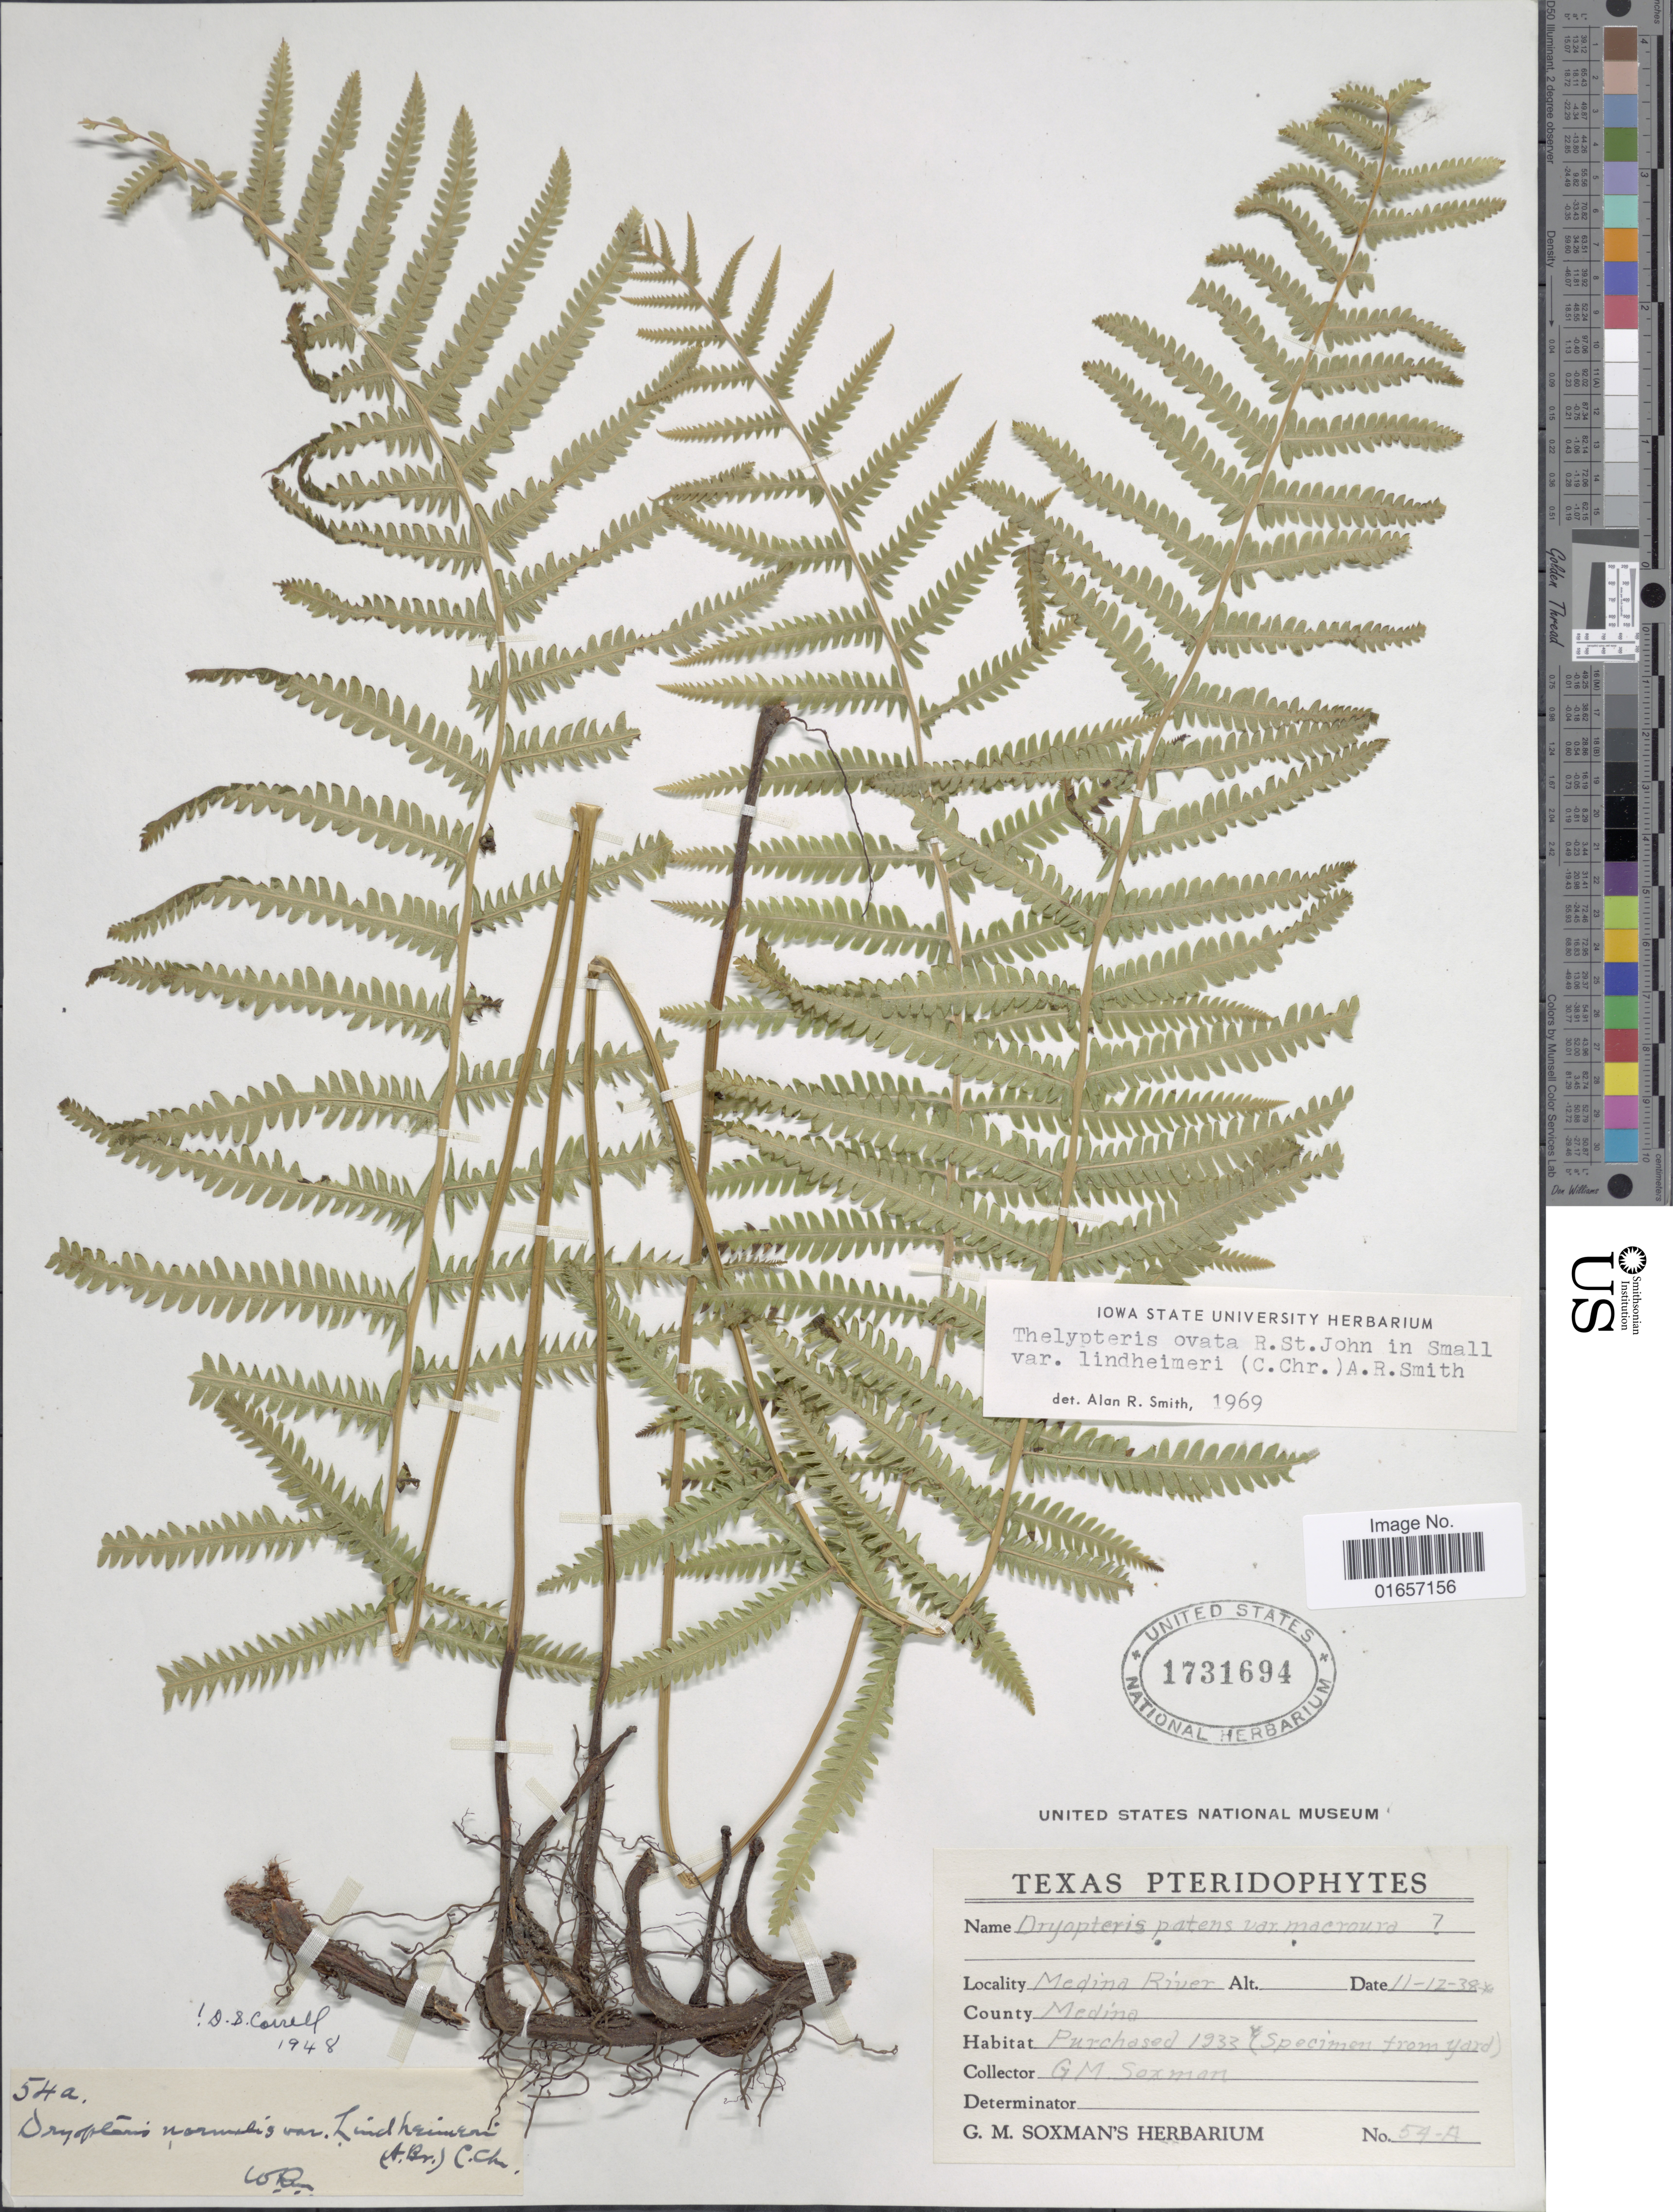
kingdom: Plantae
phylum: Tracheophyta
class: Polypodiopsida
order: Polypodiales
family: Thelypteridaceae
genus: Christella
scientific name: Christella ovata var. lindheimari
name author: (C. Chr.) A.R. Sm.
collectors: G. Soxman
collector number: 54- A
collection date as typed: Transcribed d/m/y: 12/11/38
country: United States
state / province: Texas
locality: Medina River, County Medina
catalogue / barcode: US 1731694